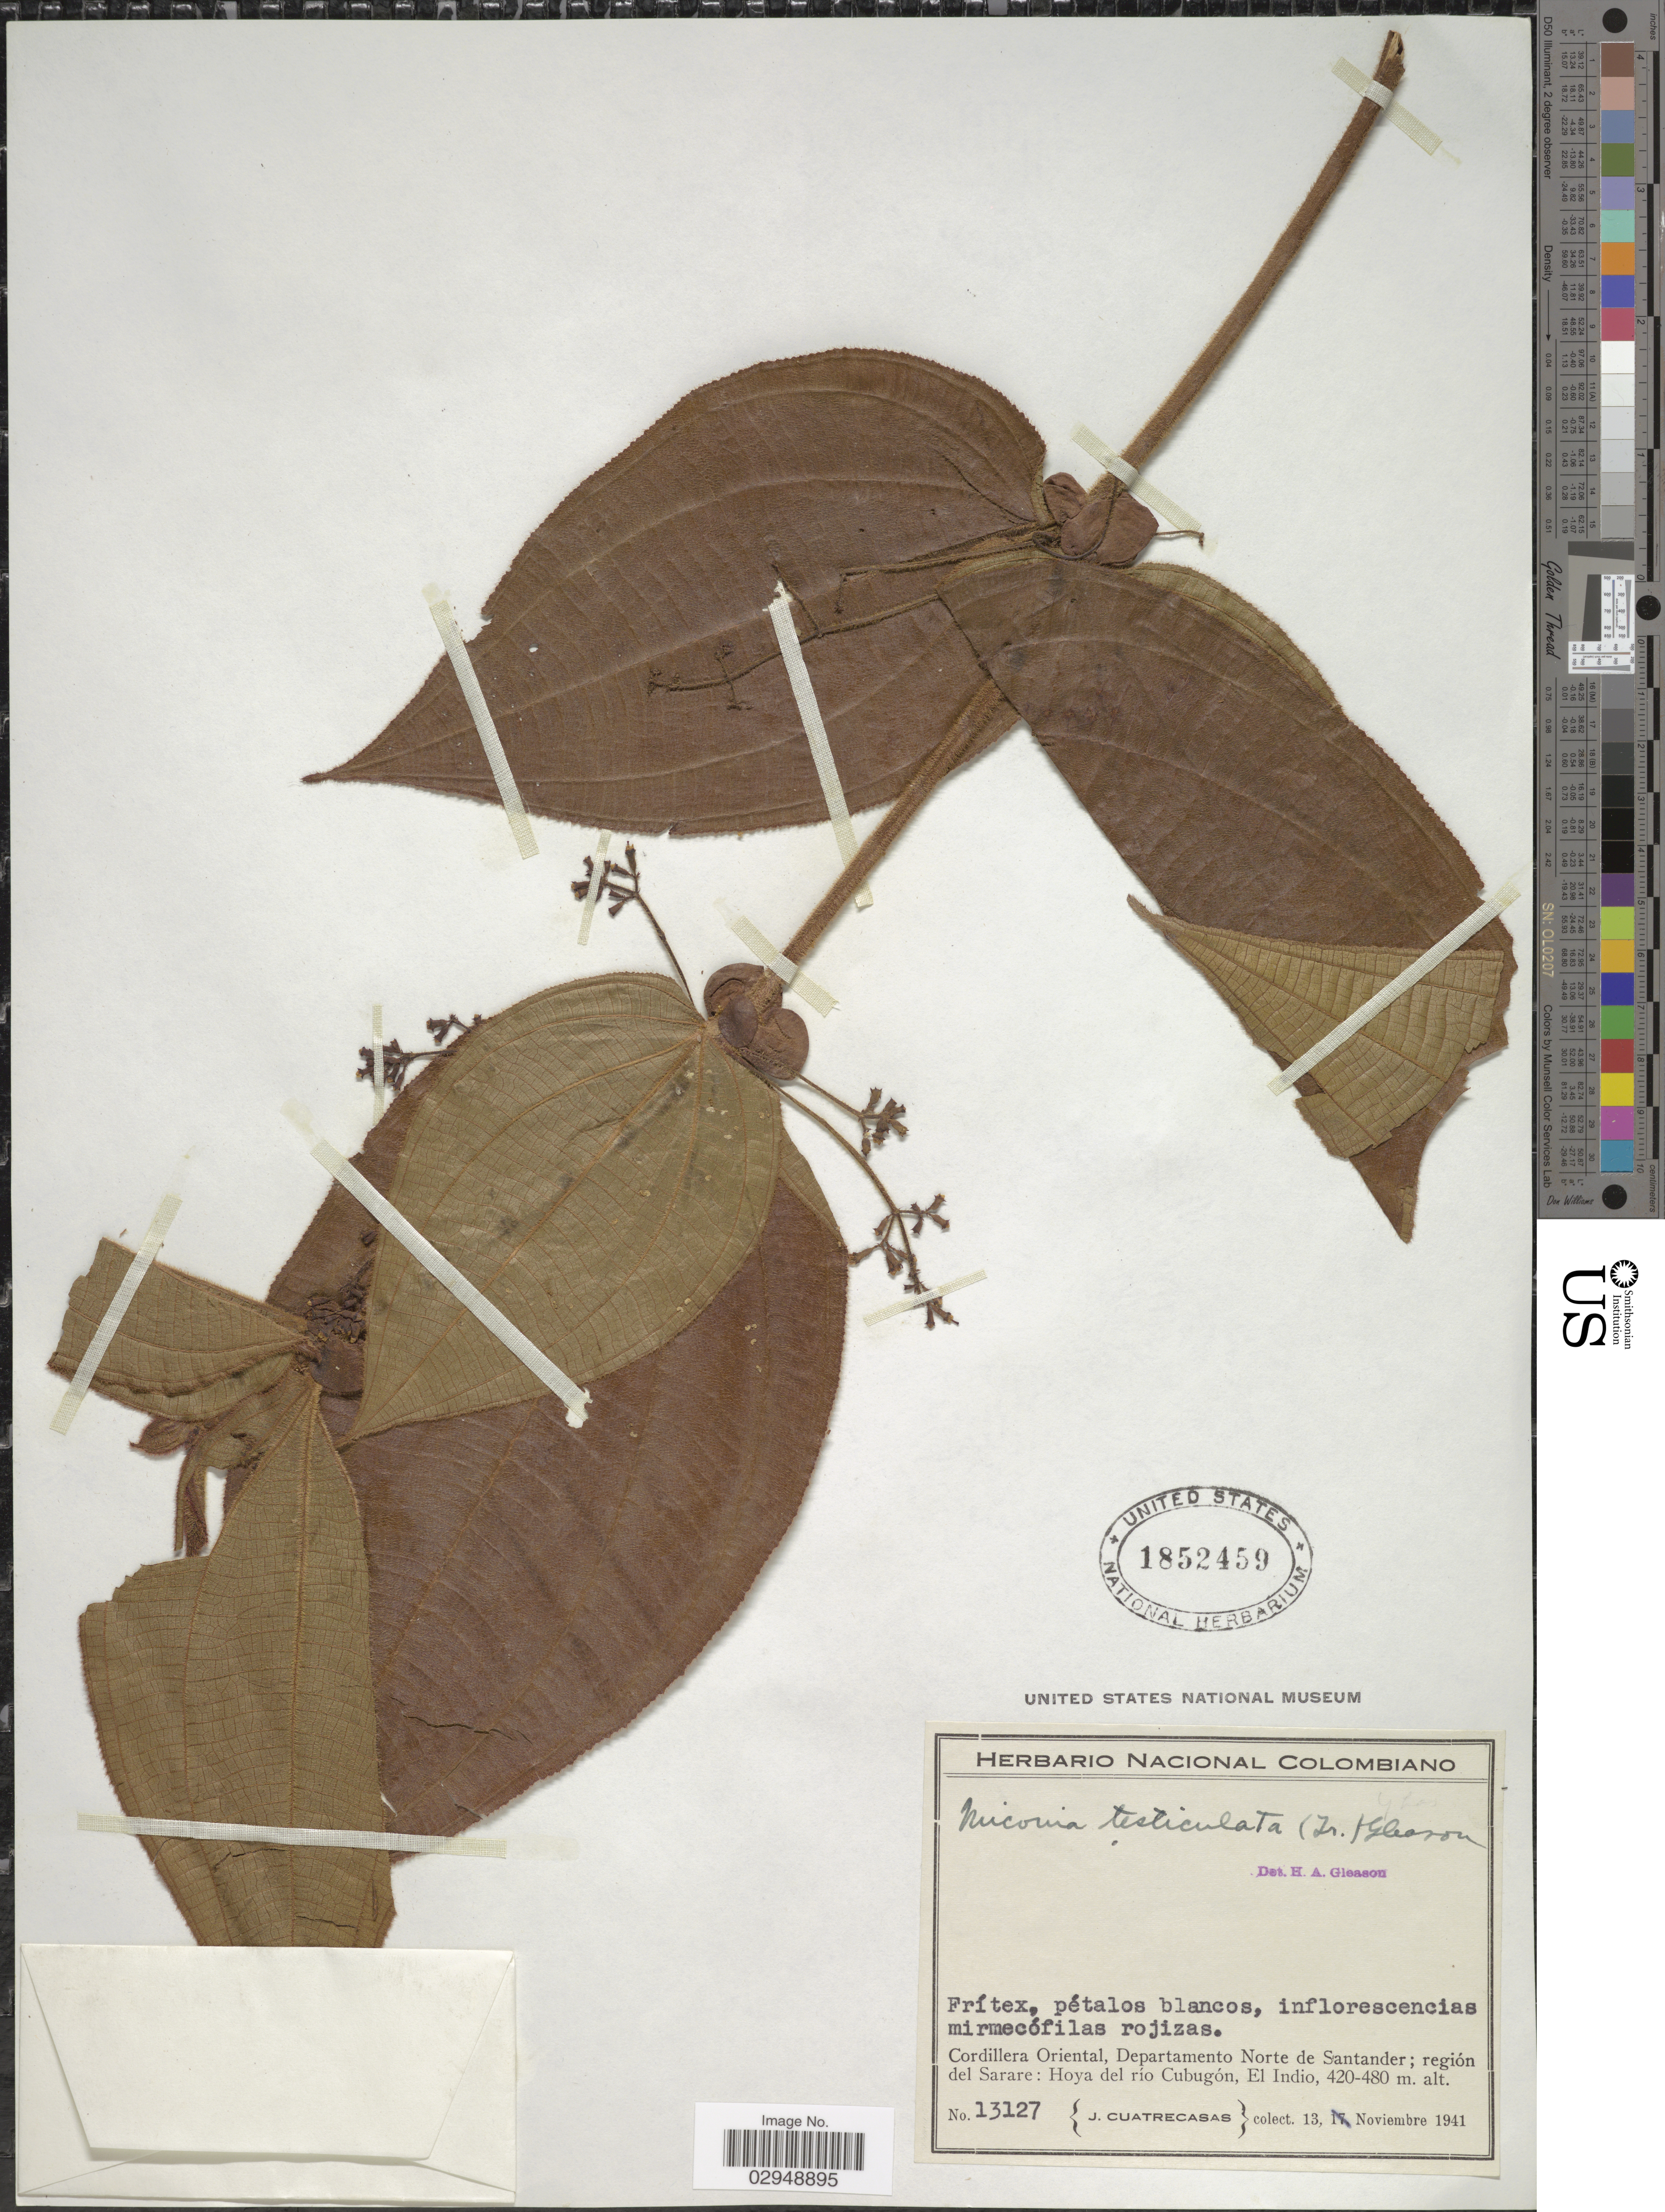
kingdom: Plantae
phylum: Tracheophyta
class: Magnoliopsida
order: Myrtales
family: Melastomataceae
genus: Clidemia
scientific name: Clidemia ciliata var. elata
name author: D. Don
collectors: J. Cuatrecasas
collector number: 13127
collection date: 1941-11-13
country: Colombia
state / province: Norte de Santander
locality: Cordillera Oriental, Departamento Norte de Santander; región del Sarare: Hoya del río Cubugón, El Indio.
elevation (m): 420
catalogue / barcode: US 1852459